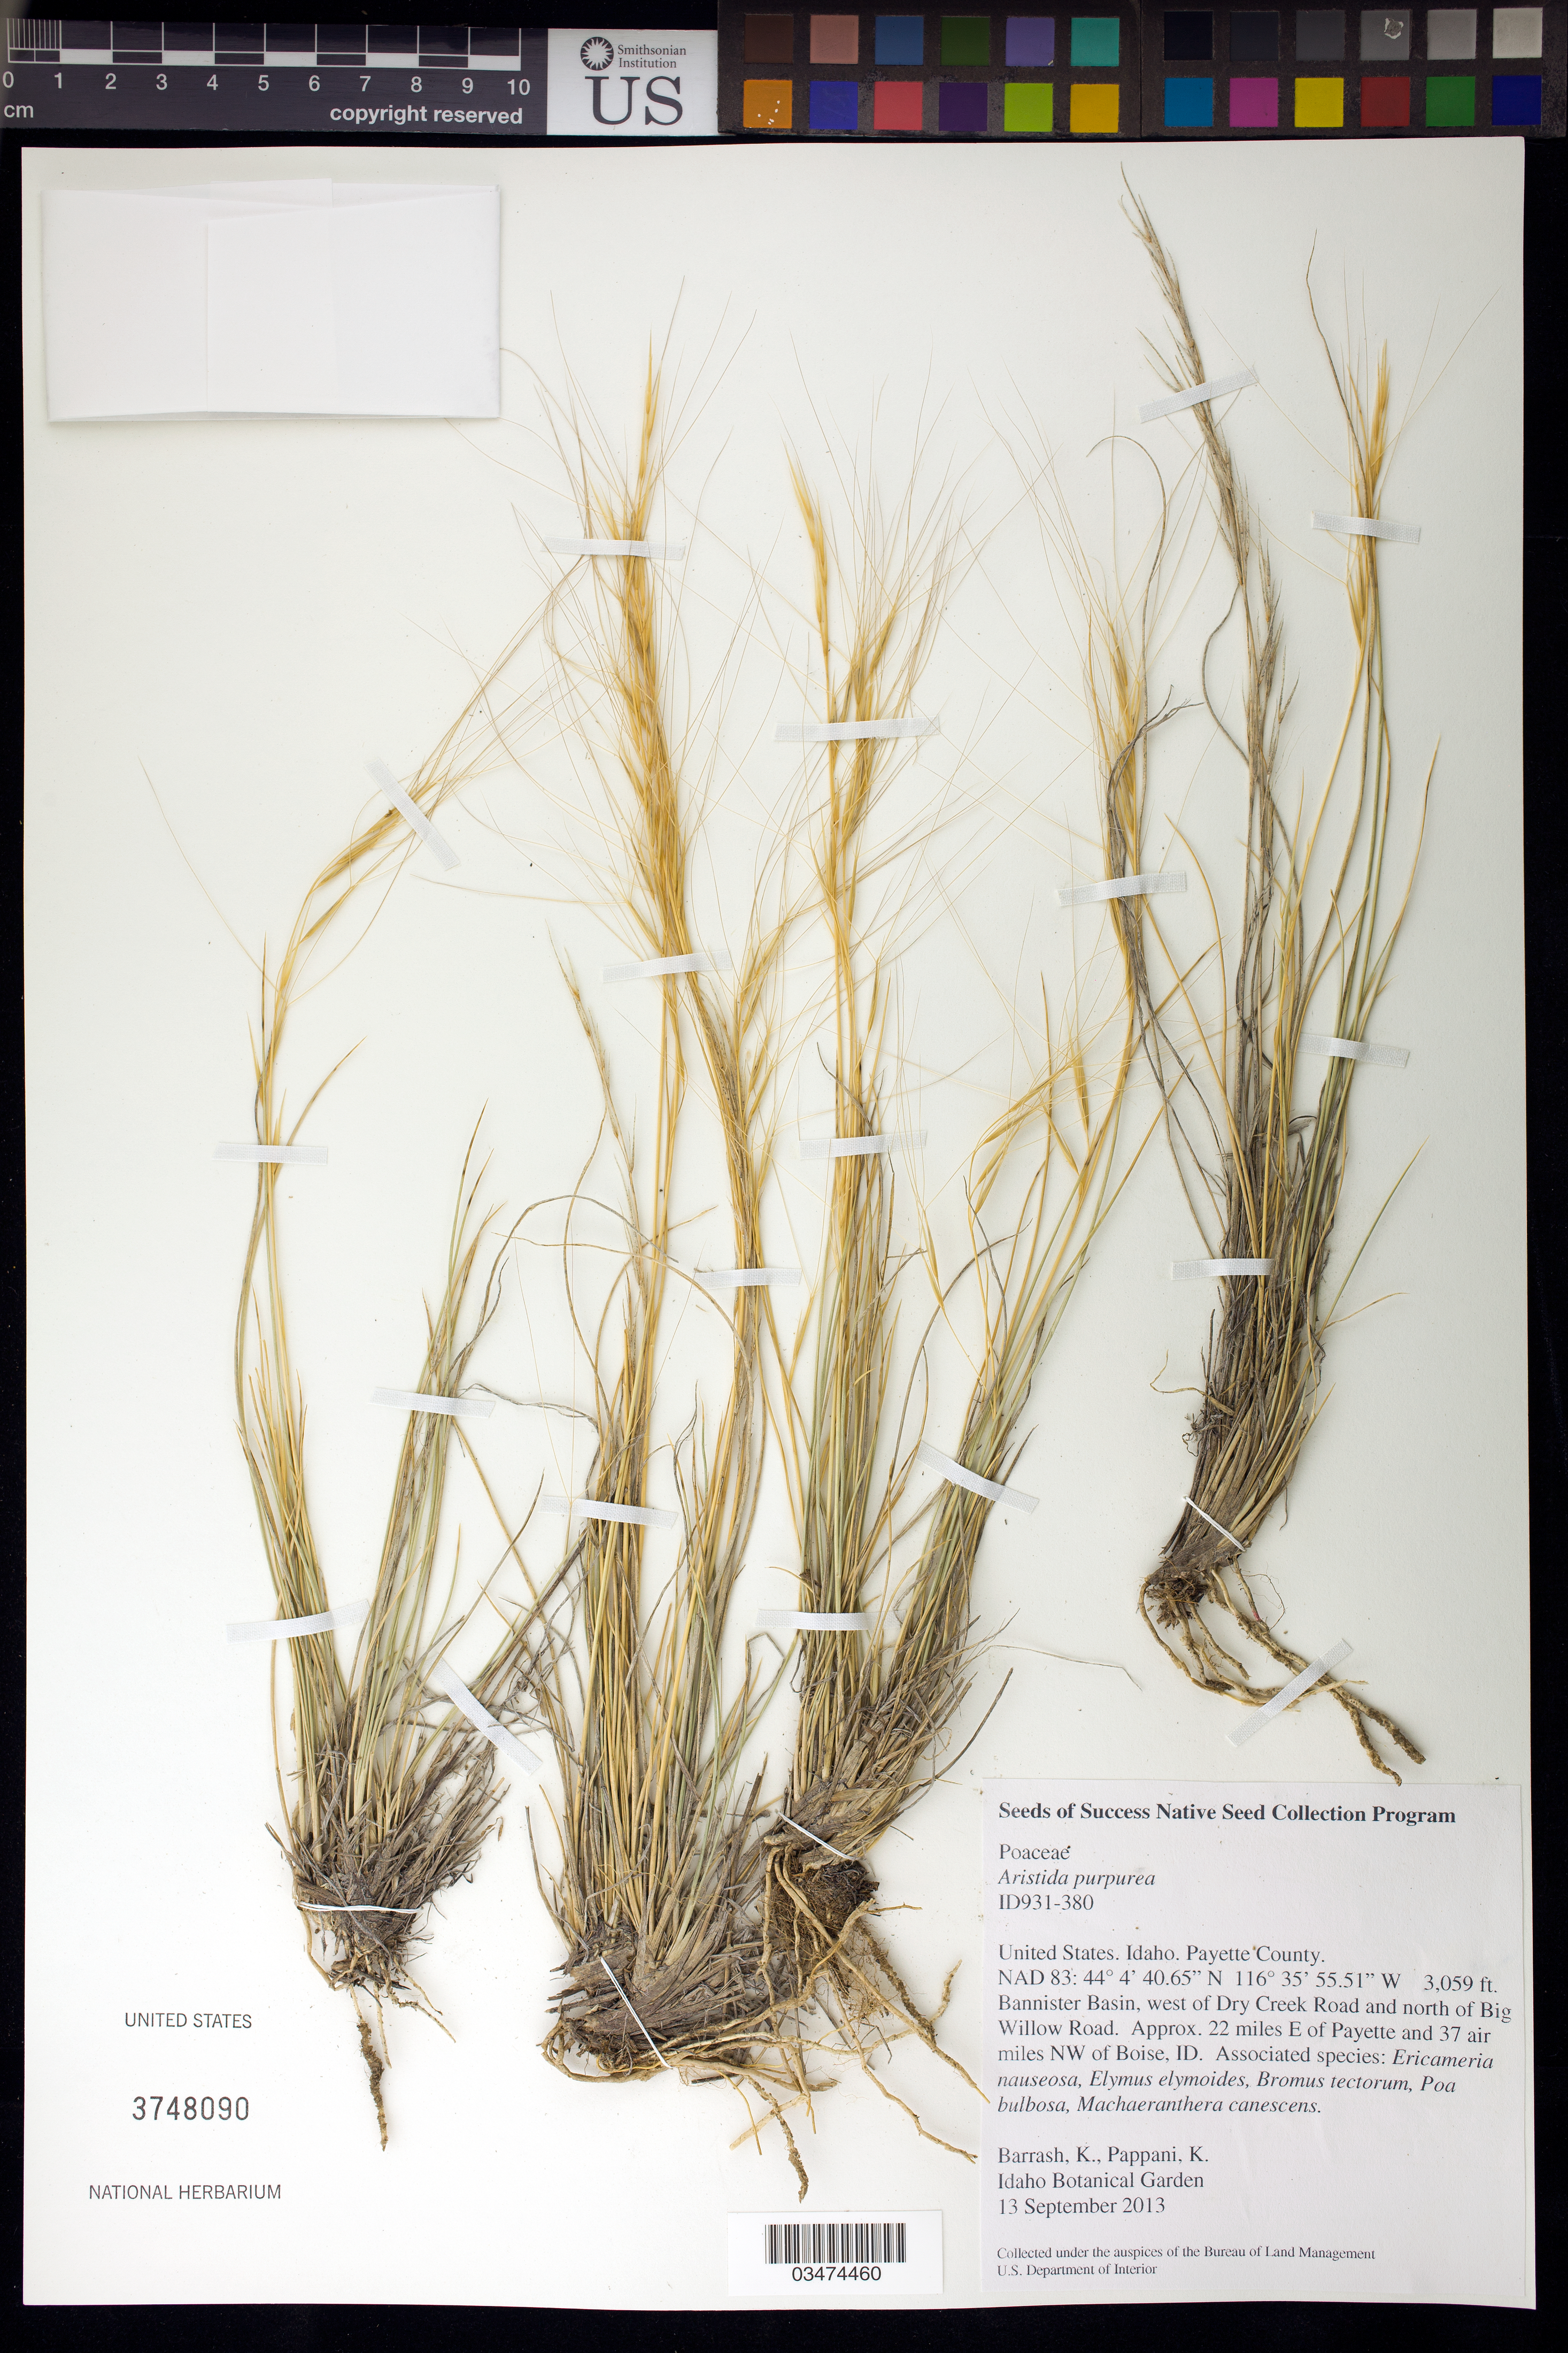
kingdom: Plantae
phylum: Tracheophyta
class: Liliopsida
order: Poales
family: Poaceae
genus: Aristida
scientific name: Aristida purpurea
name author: Nutt.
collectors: K. Barrash & K. Pappani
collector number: ID931-380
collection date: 2013-09-13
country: United States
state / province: Idaho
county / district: Payette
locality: Bannister Basin, W of Dry Creek Rd and N of Big Willow Rd. Approx. 22 miles E of Payette and 37 air miles of Boise,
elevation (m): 932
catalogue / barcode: US 3748090